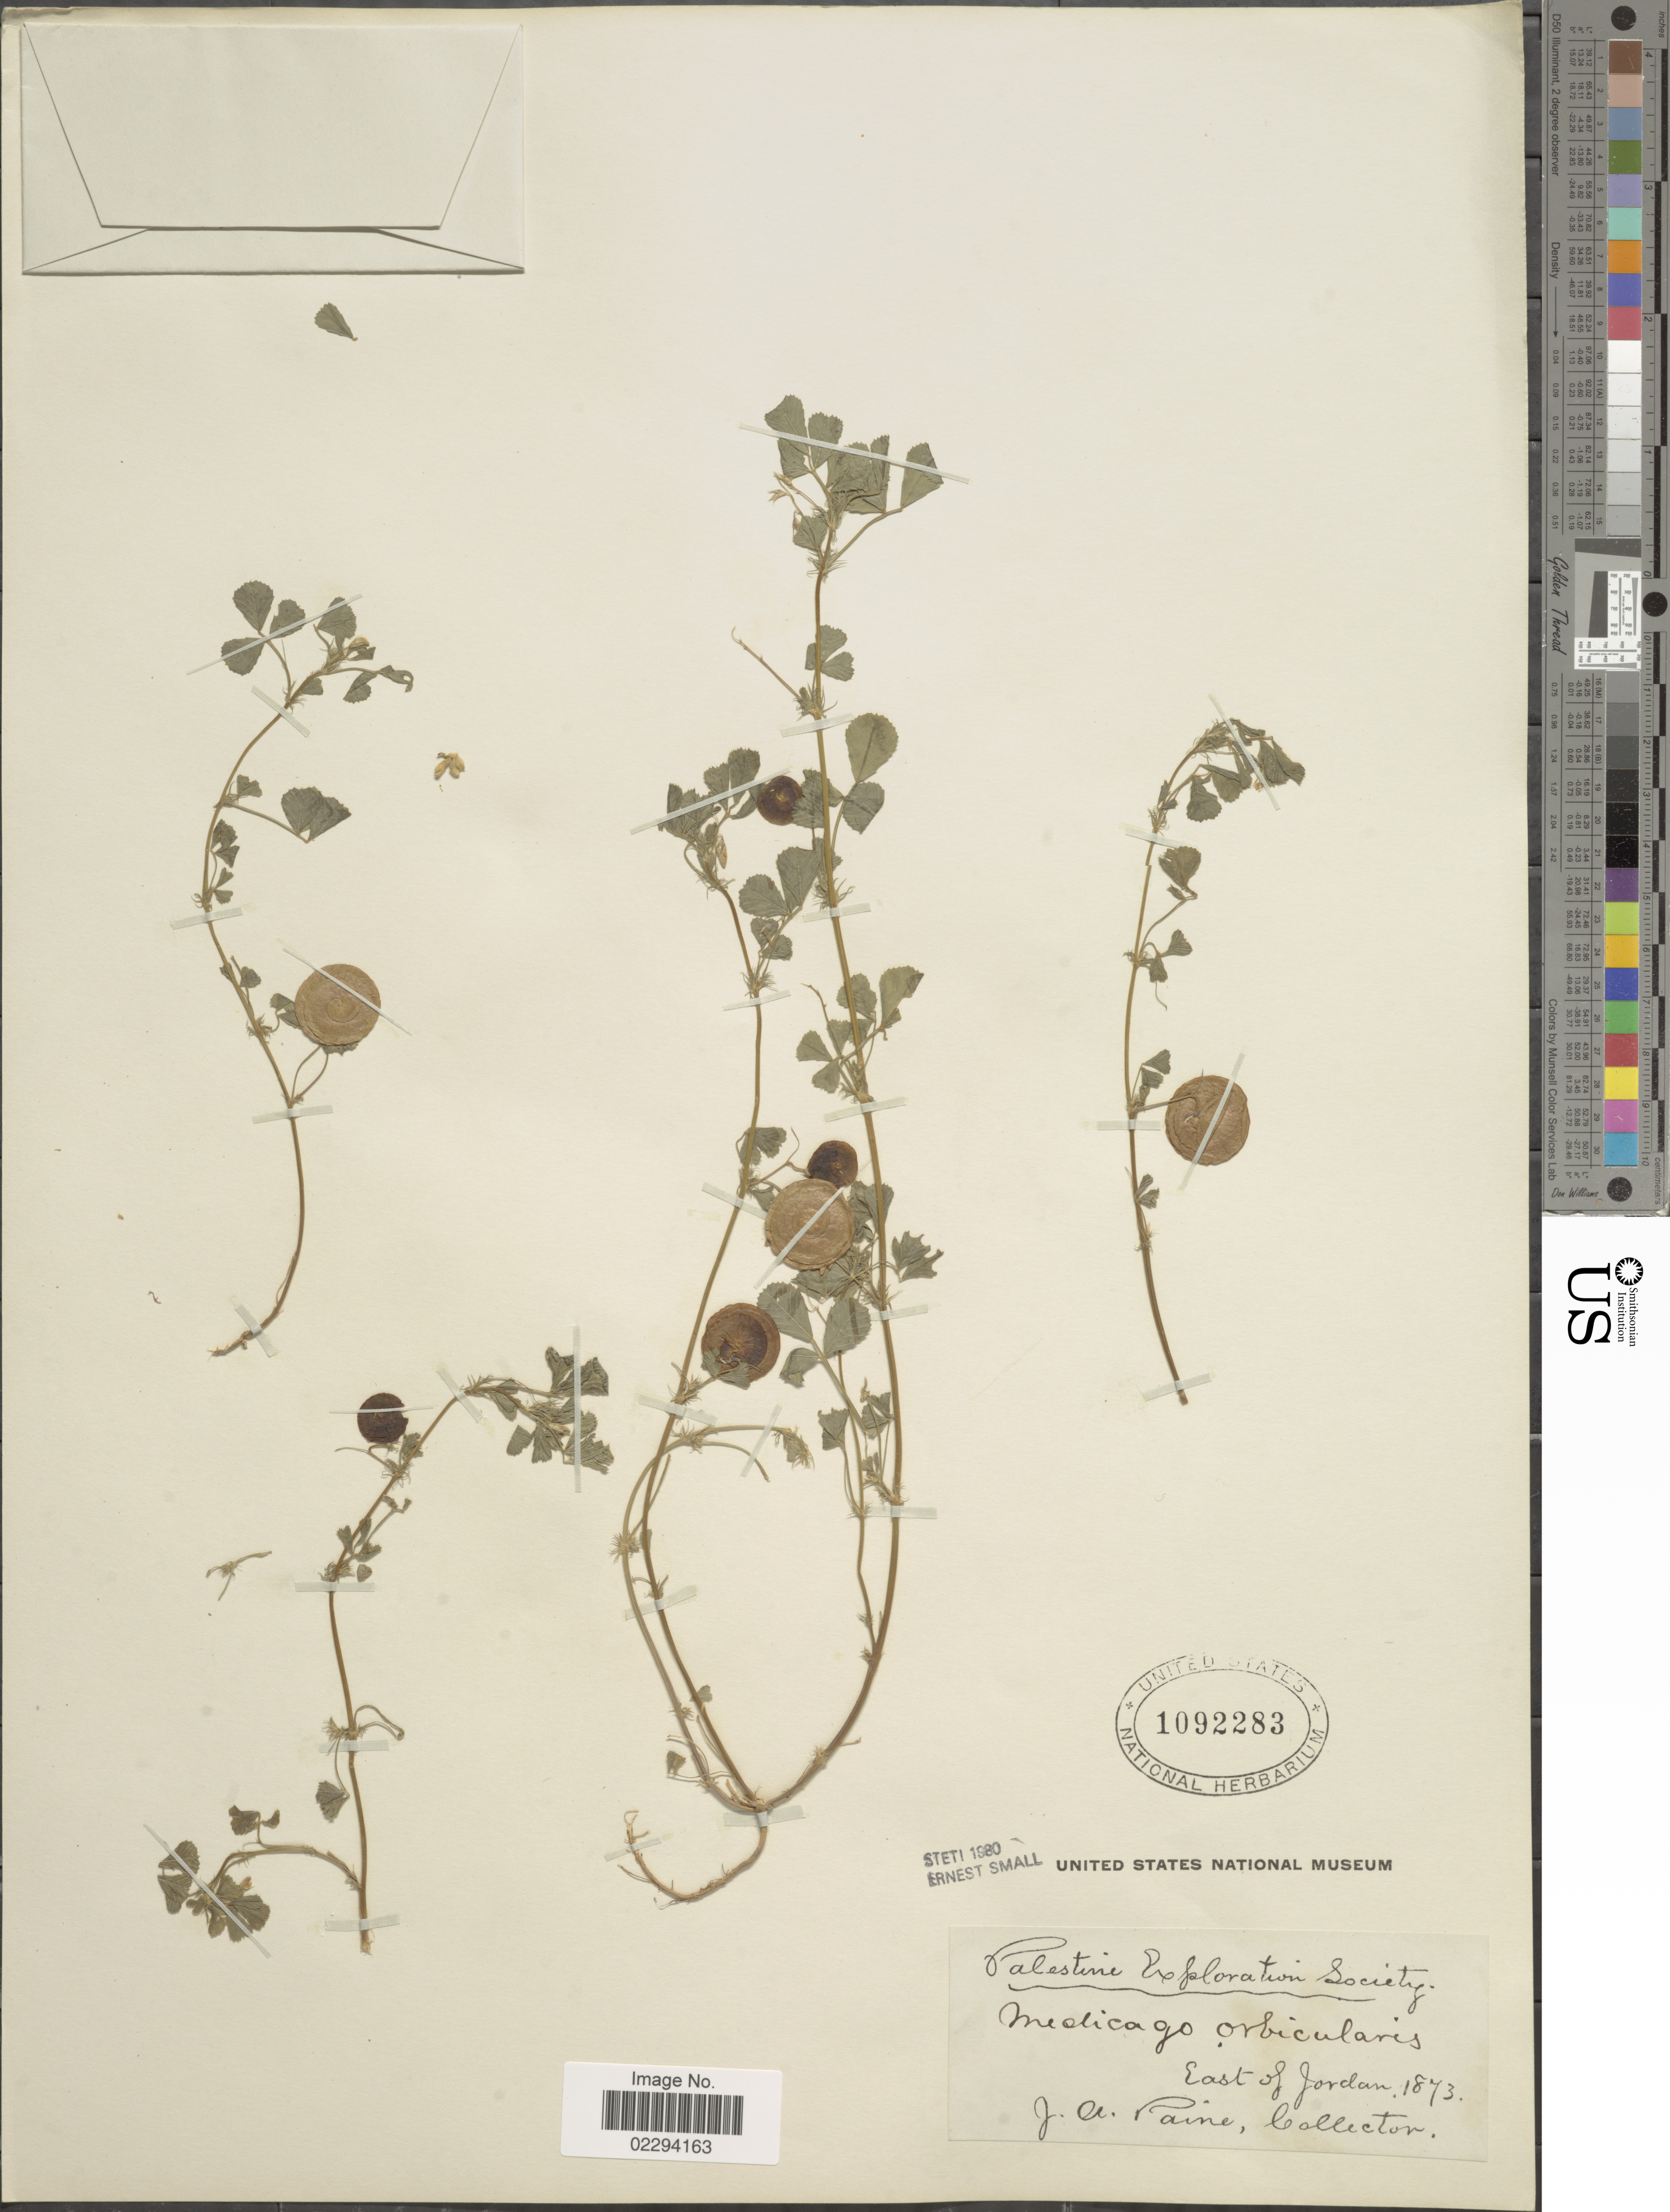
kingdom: Plantae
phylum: Tracheophyta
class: Magnoliopsida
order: Fabales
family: Fabaceae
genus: Medicago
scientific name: Medicago orbicularis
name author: (L.) Bartal.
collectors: J. A. Paine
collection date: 1873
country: Jordan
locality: Palestine. East of Jordan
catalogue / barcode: US 1092283